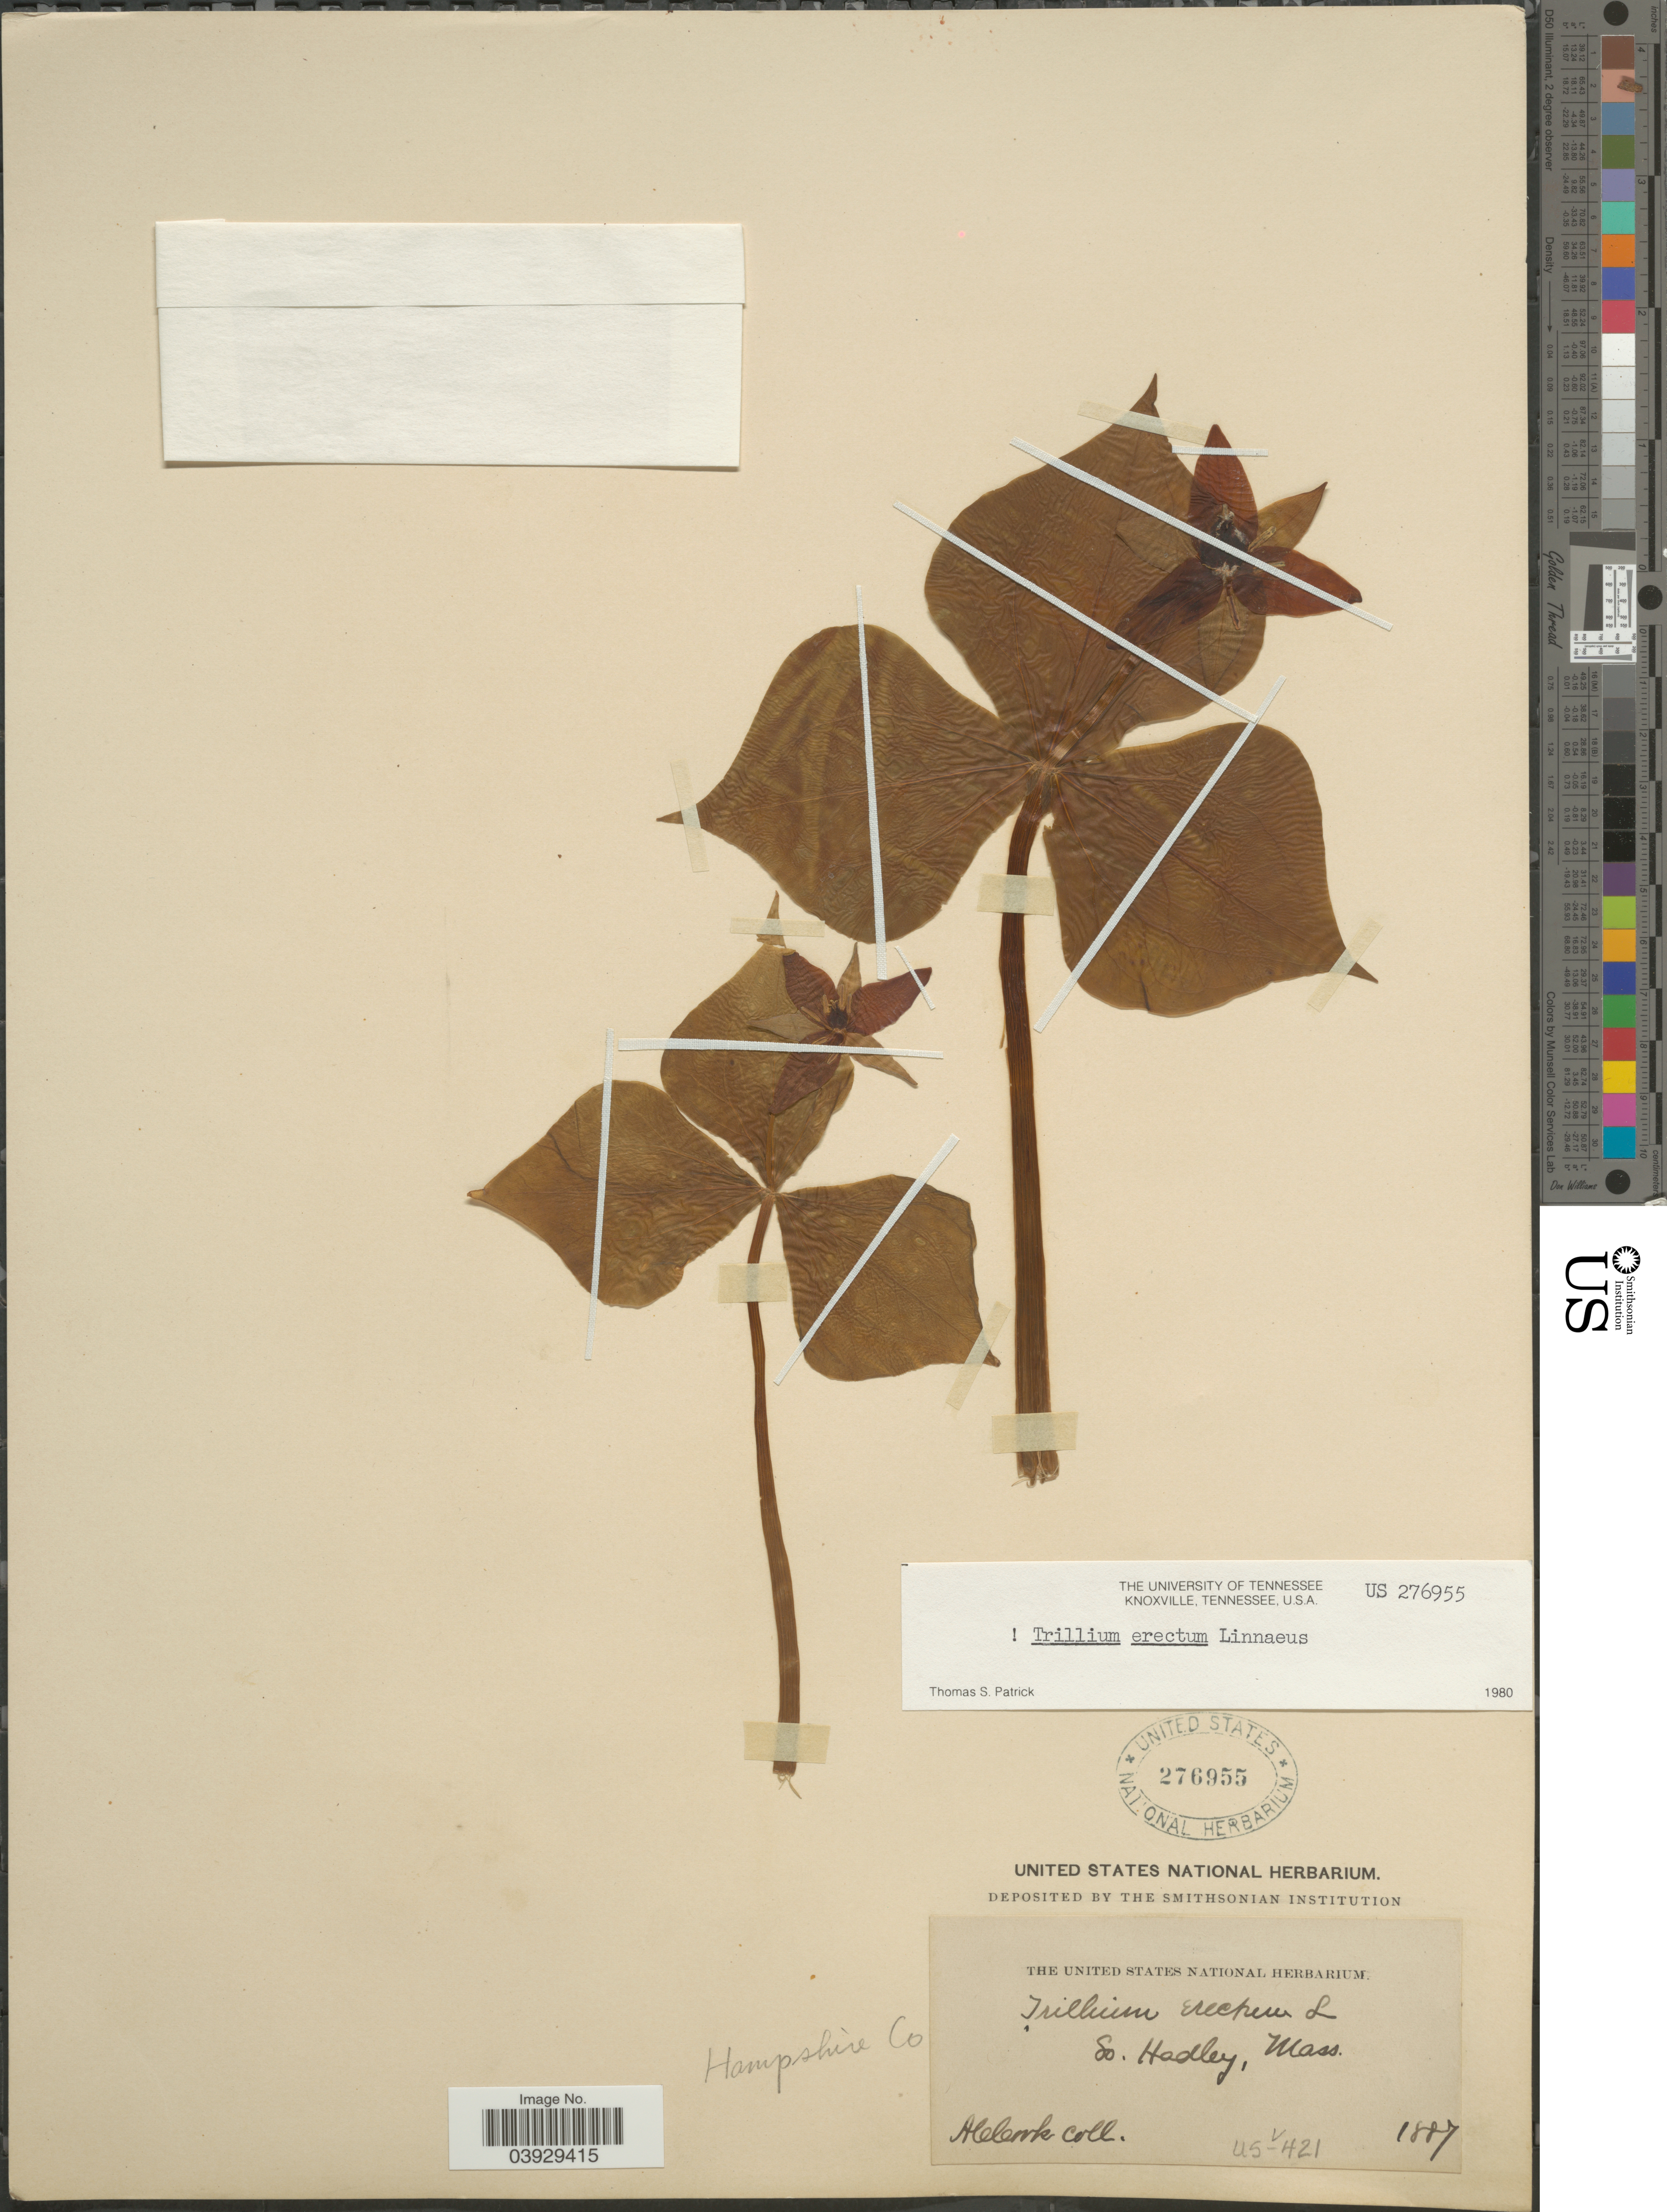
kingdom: Plantae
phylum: Tracheophyta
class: Liliopsida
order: Liliales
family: Melanthiaceae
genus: Trillium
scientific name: Trillium erectum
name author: L.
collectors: A. Cook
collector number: US-421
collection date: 1887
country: United States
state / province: Massachusetts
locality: Hampshire Co. So. Hadley.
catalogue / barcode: US 276955